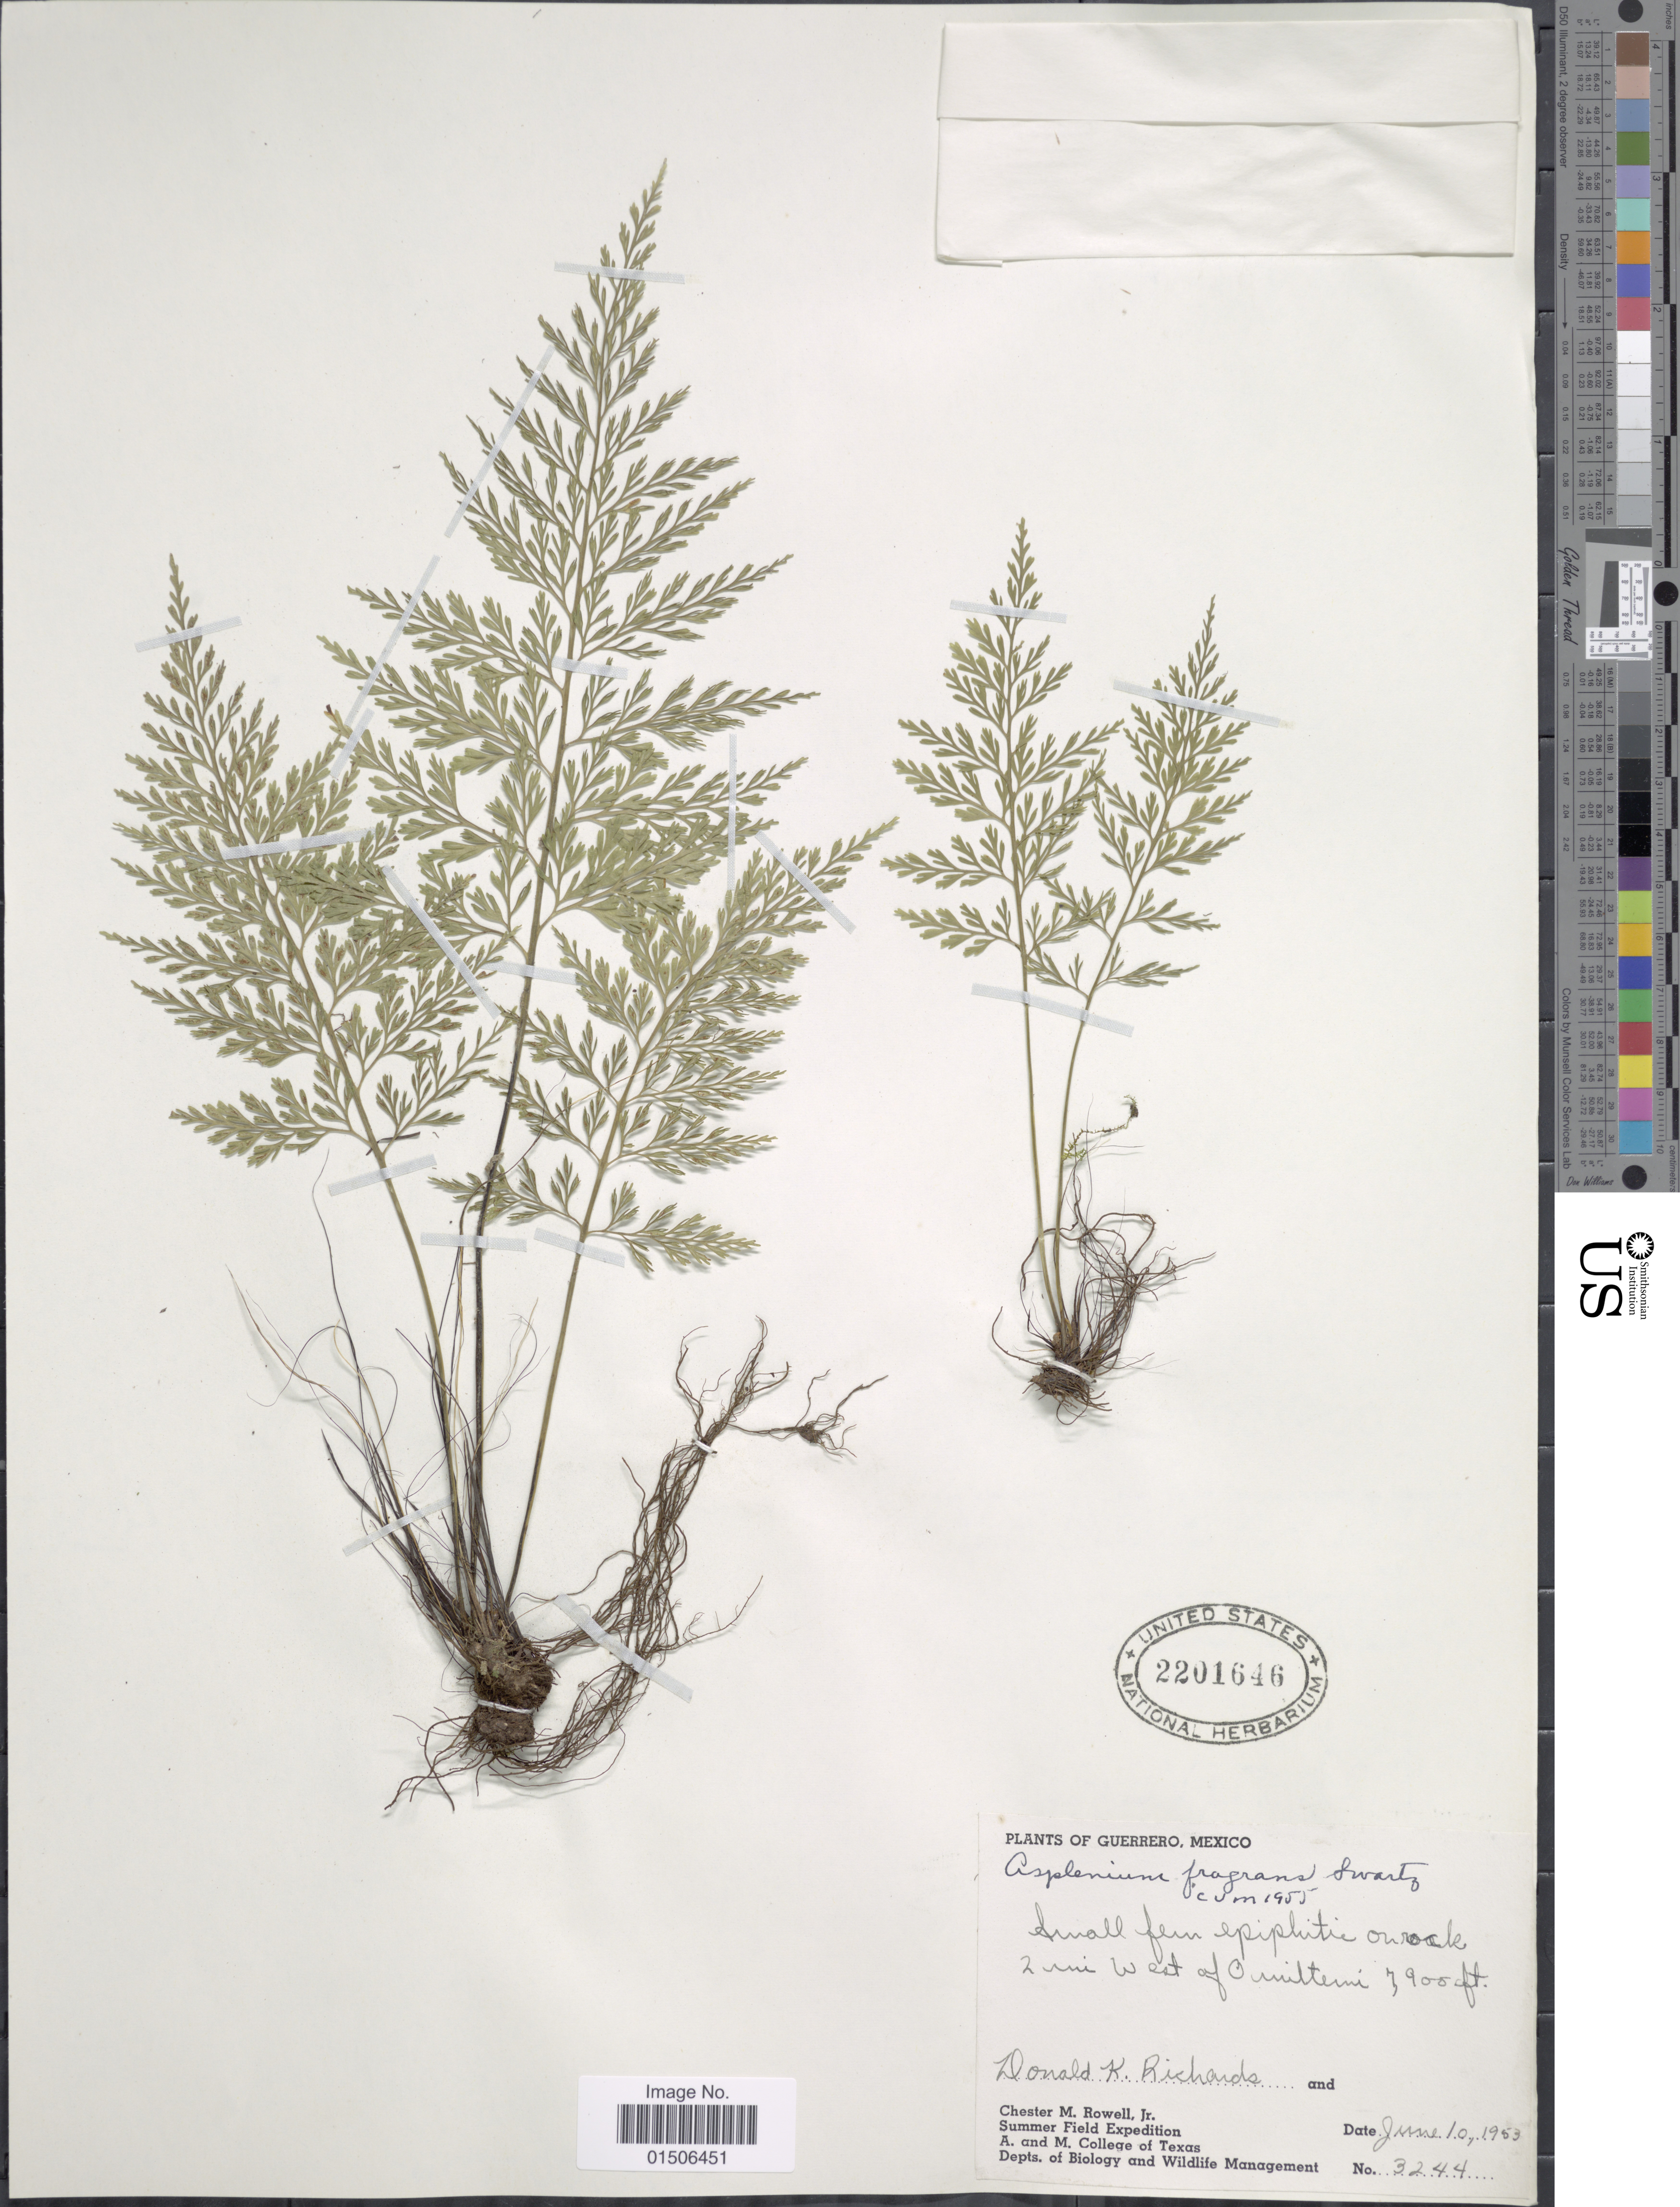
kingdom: Plantae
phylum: Tracheophyta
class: Polypodiopsida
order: Polypodiales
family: Aspleniaceae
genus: Asplenium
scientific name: Asplenium fragrans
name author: Sw.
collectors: D. Richards & C. M. Rowell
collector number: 3244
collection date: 1953-06-10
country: Mexico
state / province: Guerrero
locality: Small fern epiphyte on rock 2 mi West of Omiltemi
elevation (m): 274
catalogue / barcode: US 2201646